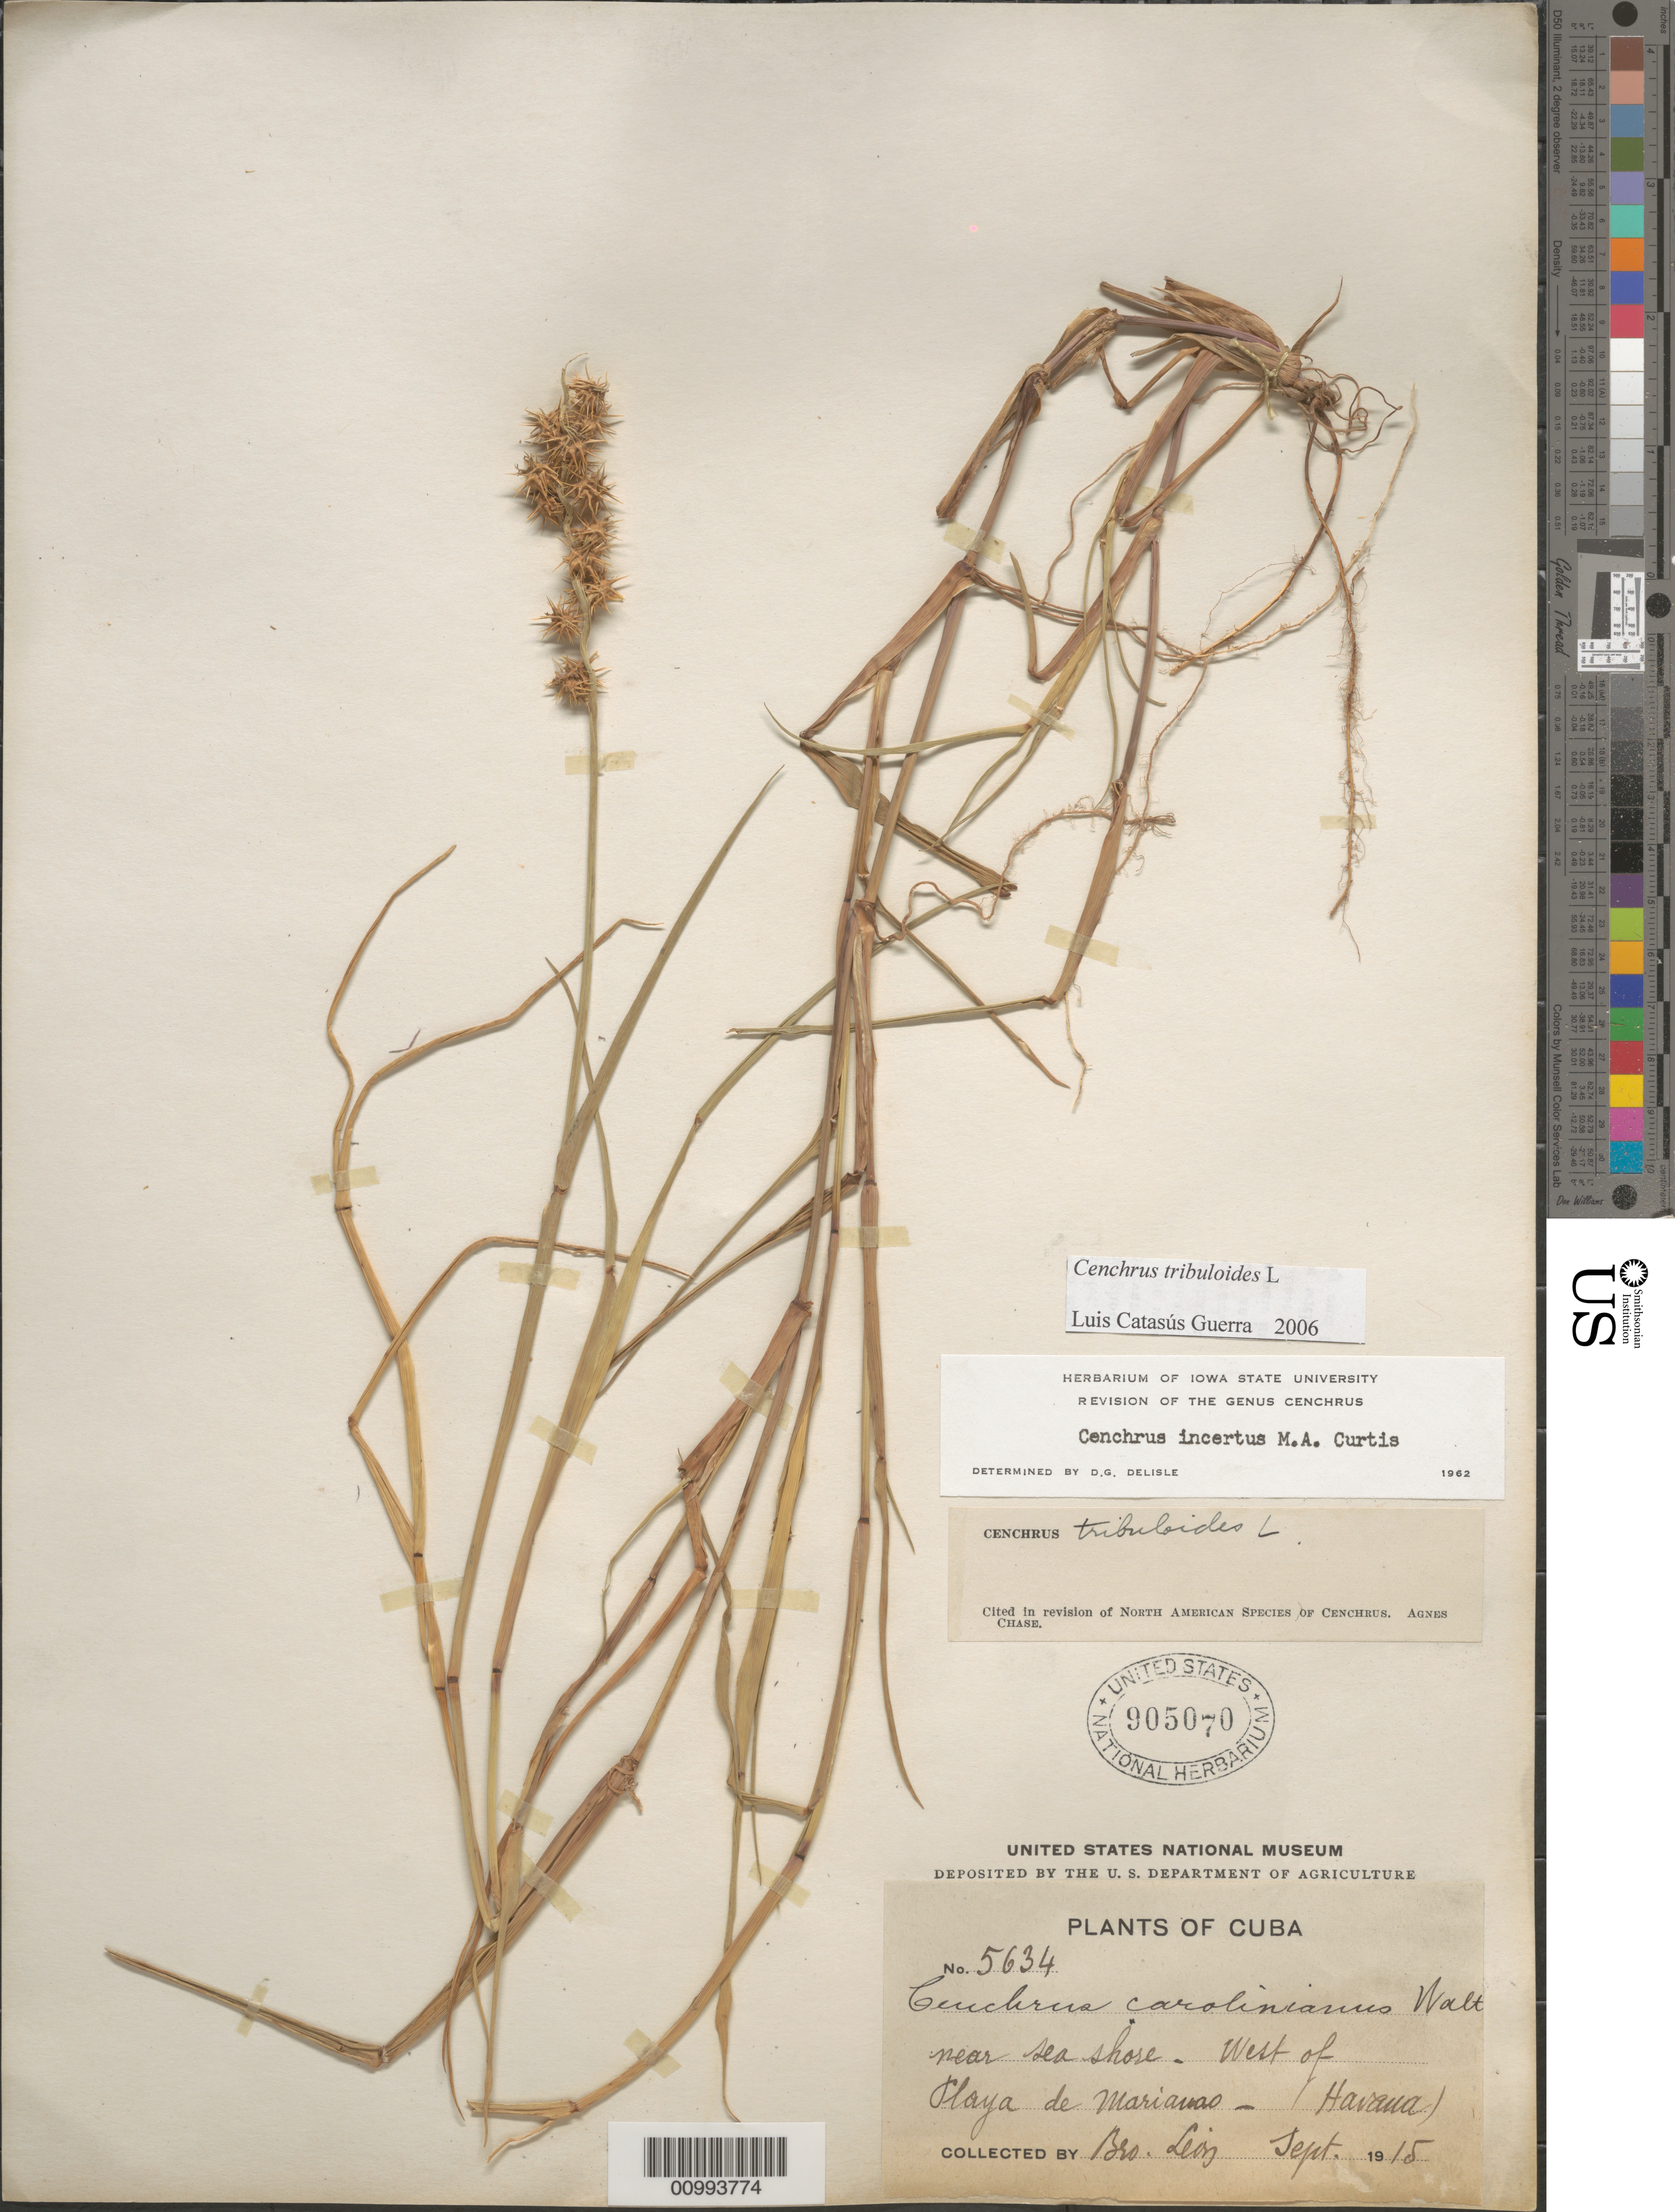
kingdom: Plantae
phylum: Tracheophyta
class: Liliopsida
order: Poales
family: Poaceae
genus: Cenchrus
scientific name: Cenchrus tribuloides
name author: L.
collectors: Bro. León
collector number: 5634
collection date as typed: Sep 1915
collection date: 1915-09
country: Cuba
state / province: La Habana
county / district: Municipio Playa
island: Cuba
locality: Playa de Marianao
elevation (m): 65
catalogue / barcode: US 905070